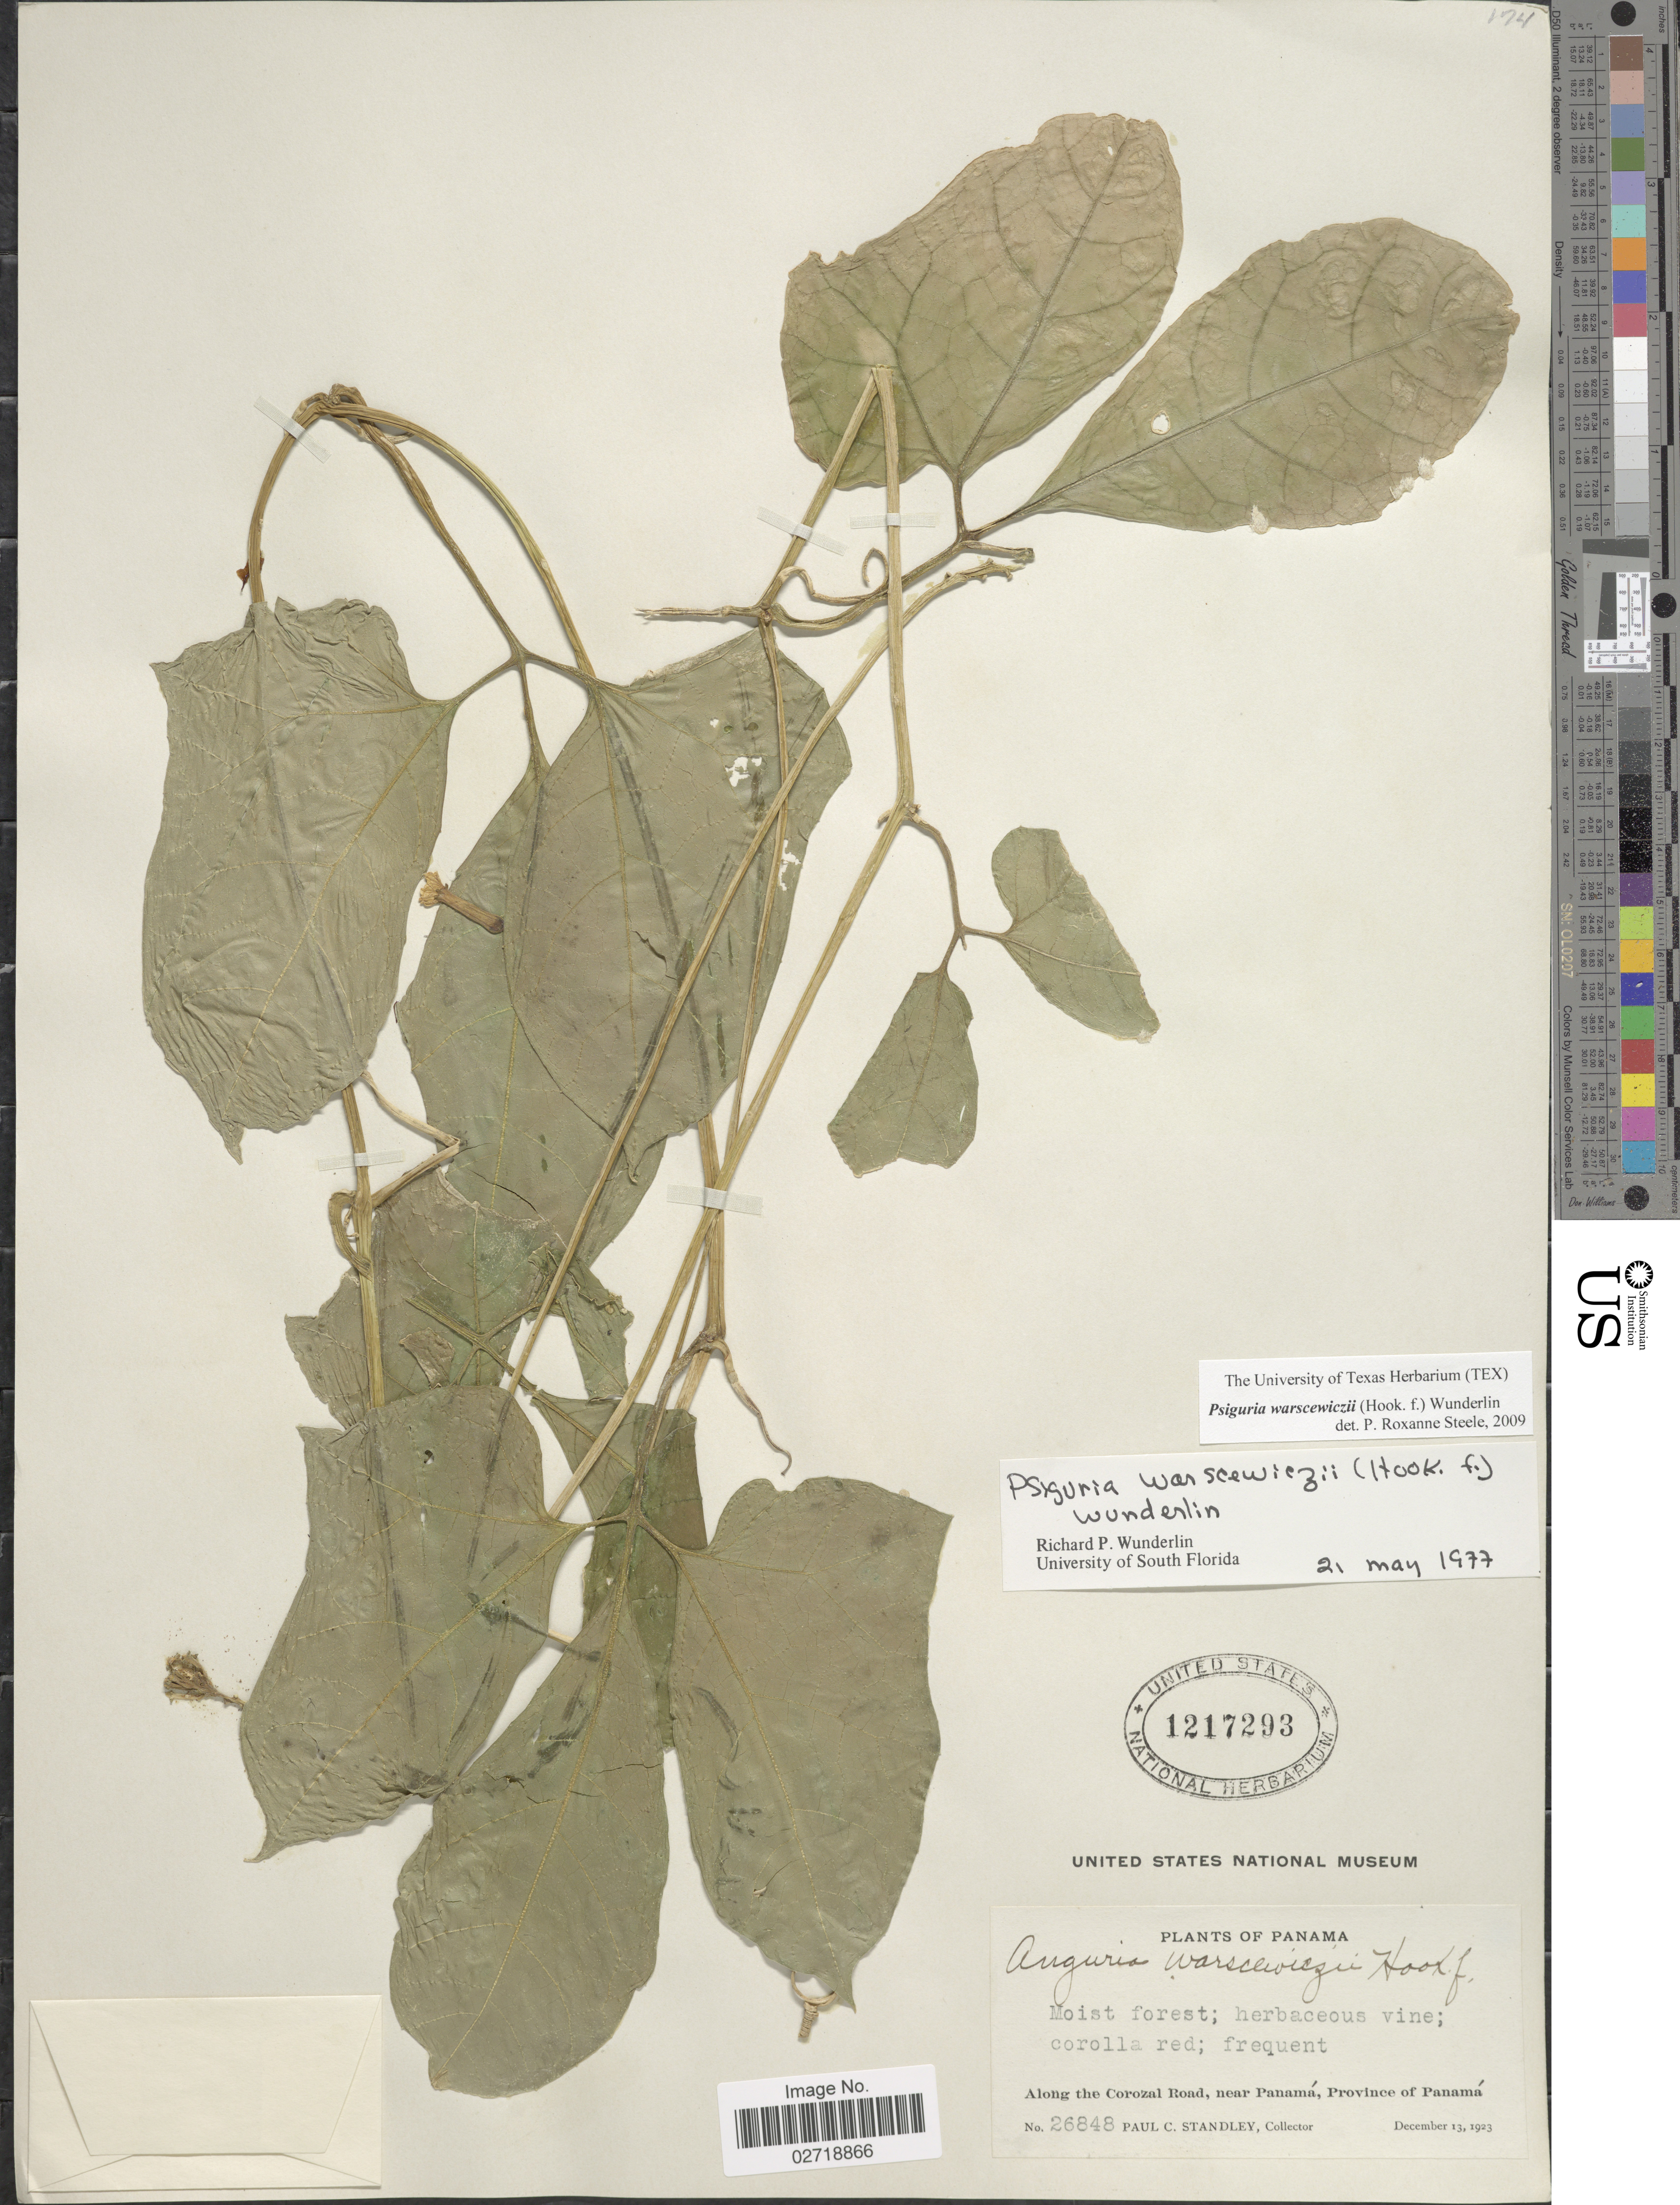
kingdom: Plantae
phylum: Tracheophyta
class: Magnoliopsida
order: Cucurbitales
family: Cucurbitaceae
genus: Psiguria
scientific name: Psiguria warscewiczii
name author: (Hook. f.) Wunderlin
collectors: P. C. Standley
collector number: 26848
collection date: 1923-12-13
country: Panama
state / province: Panamá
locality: Along the Corozal Road, near Panama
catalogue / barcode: US 1217293